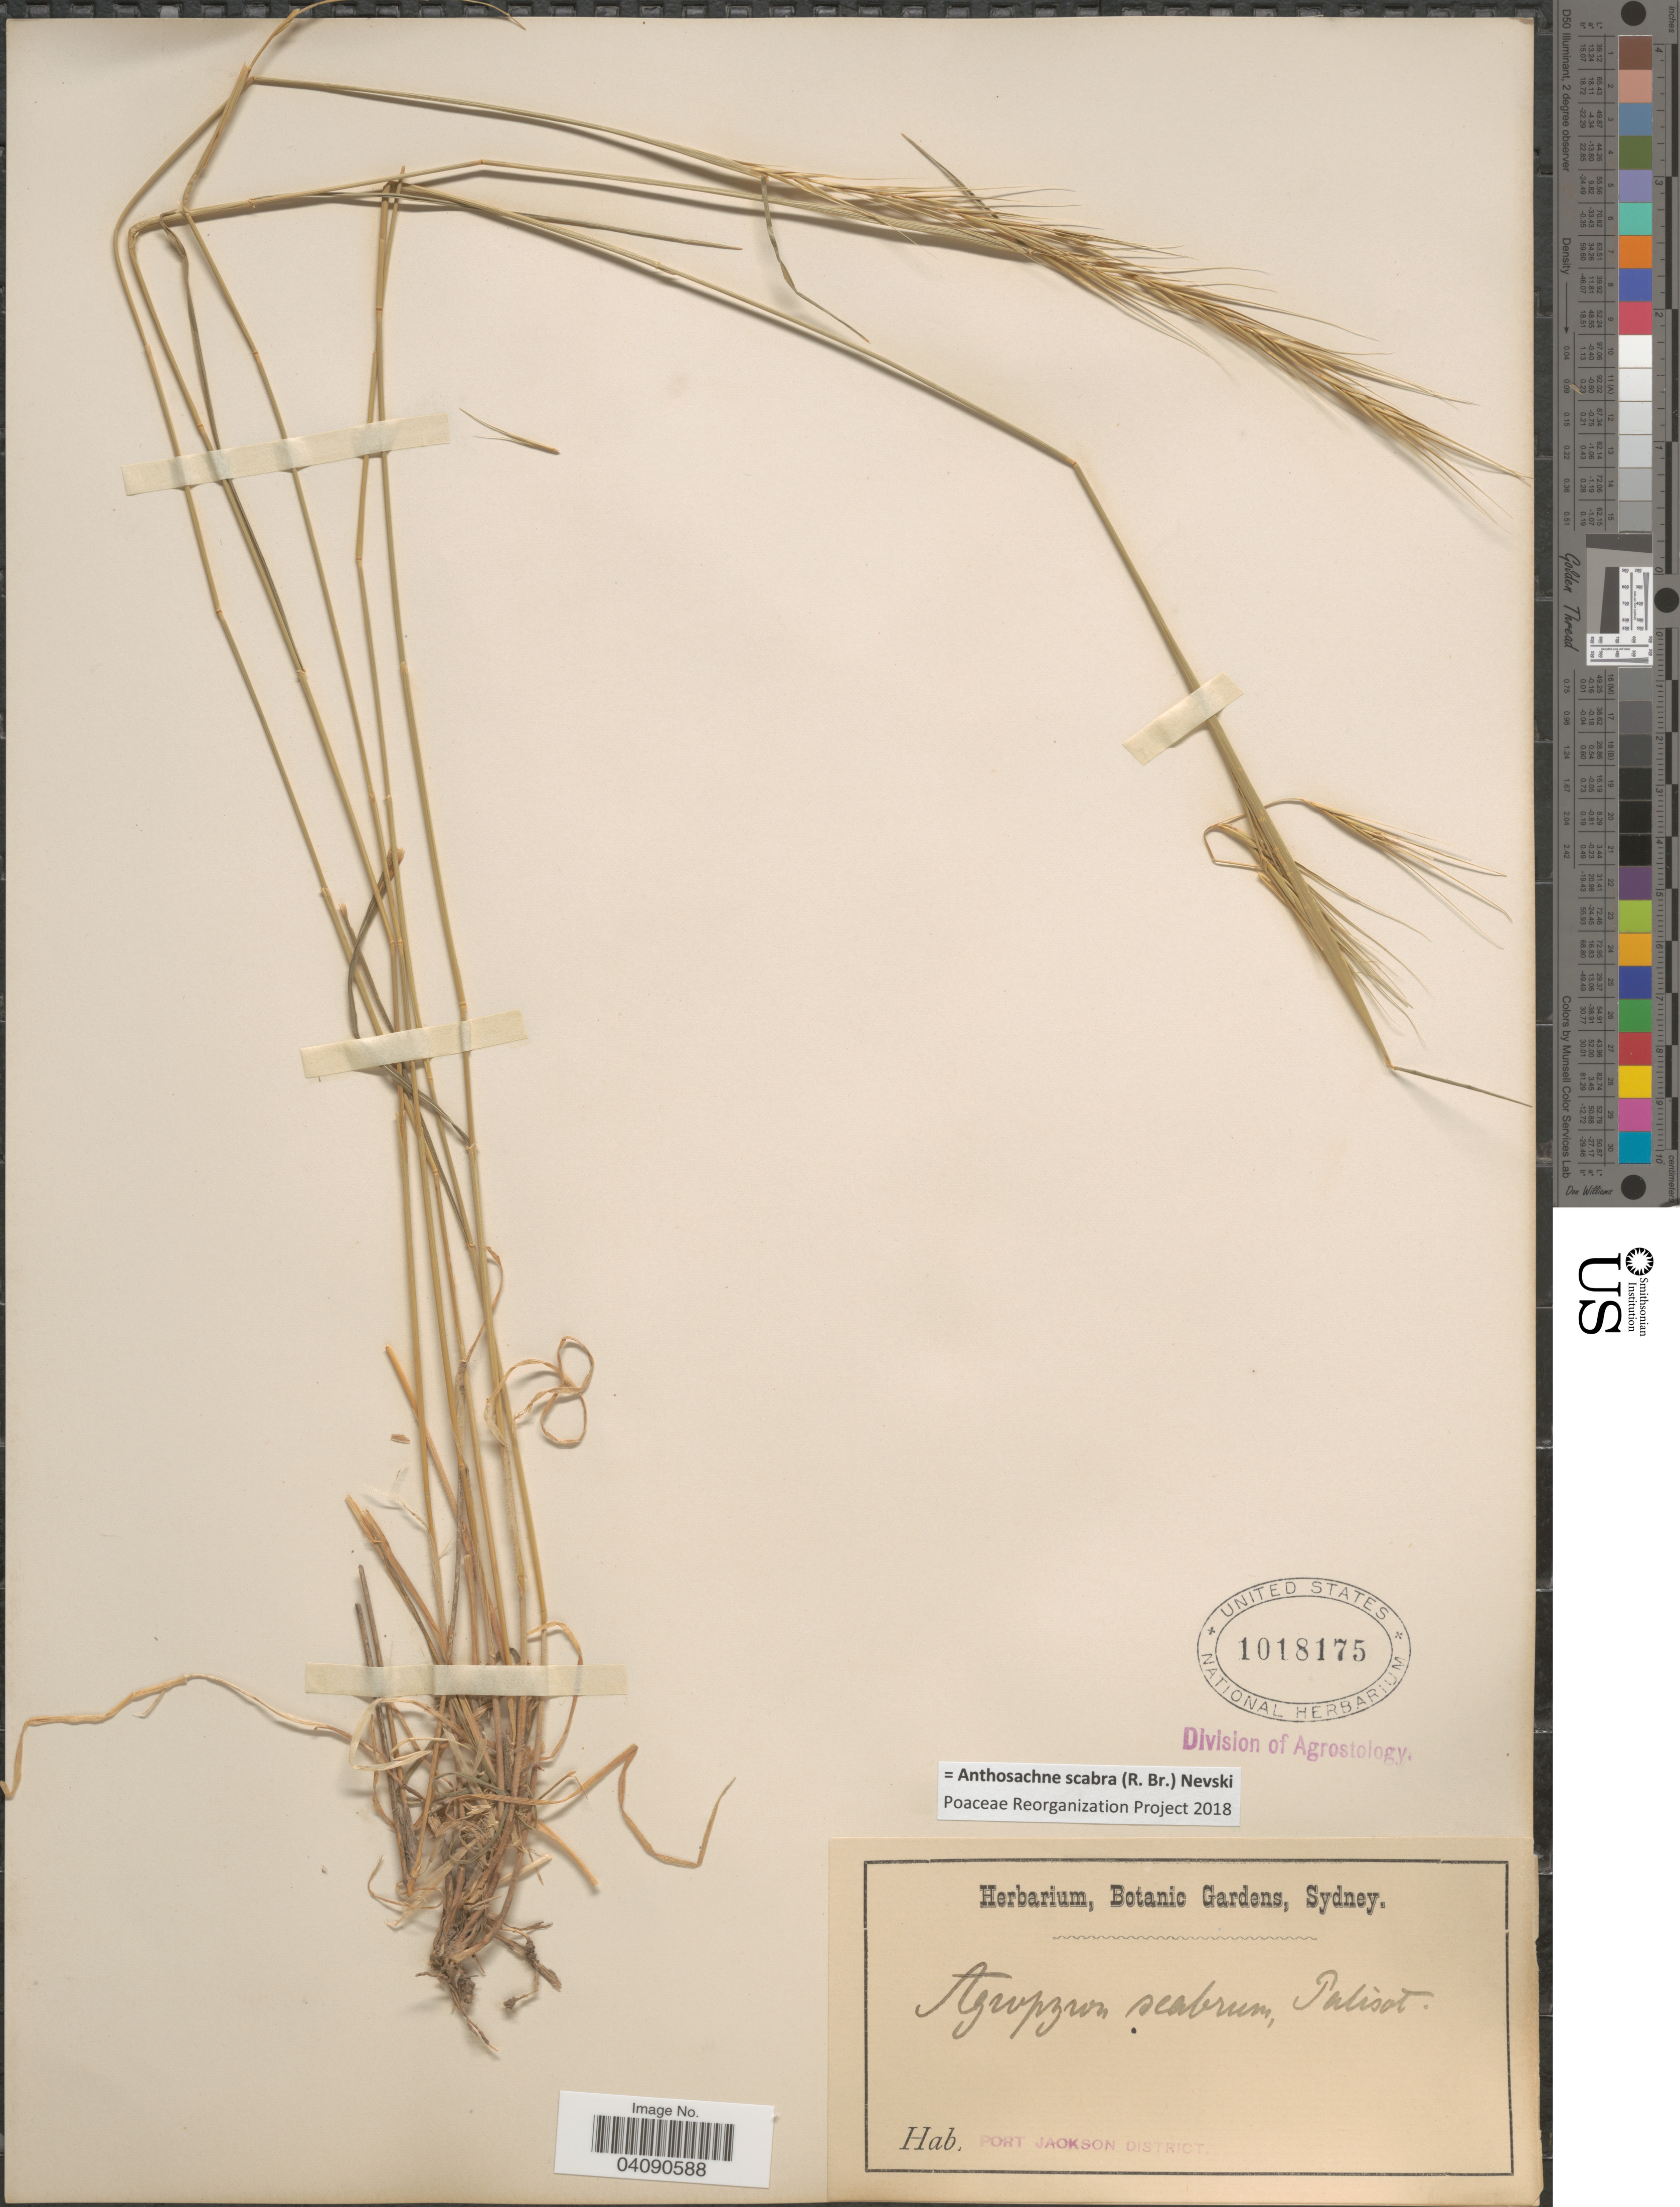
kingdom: Plantae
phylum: Tracheophyta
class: Liliopsida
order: Poales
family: Poaceae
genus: Anthosachne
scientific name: Anthosachne scabra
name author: (R. Br.) Nevski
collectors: ex Herb. Bot. Gard. Sydney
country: Australia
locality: Port Jackson District.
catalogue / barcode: US 1018175